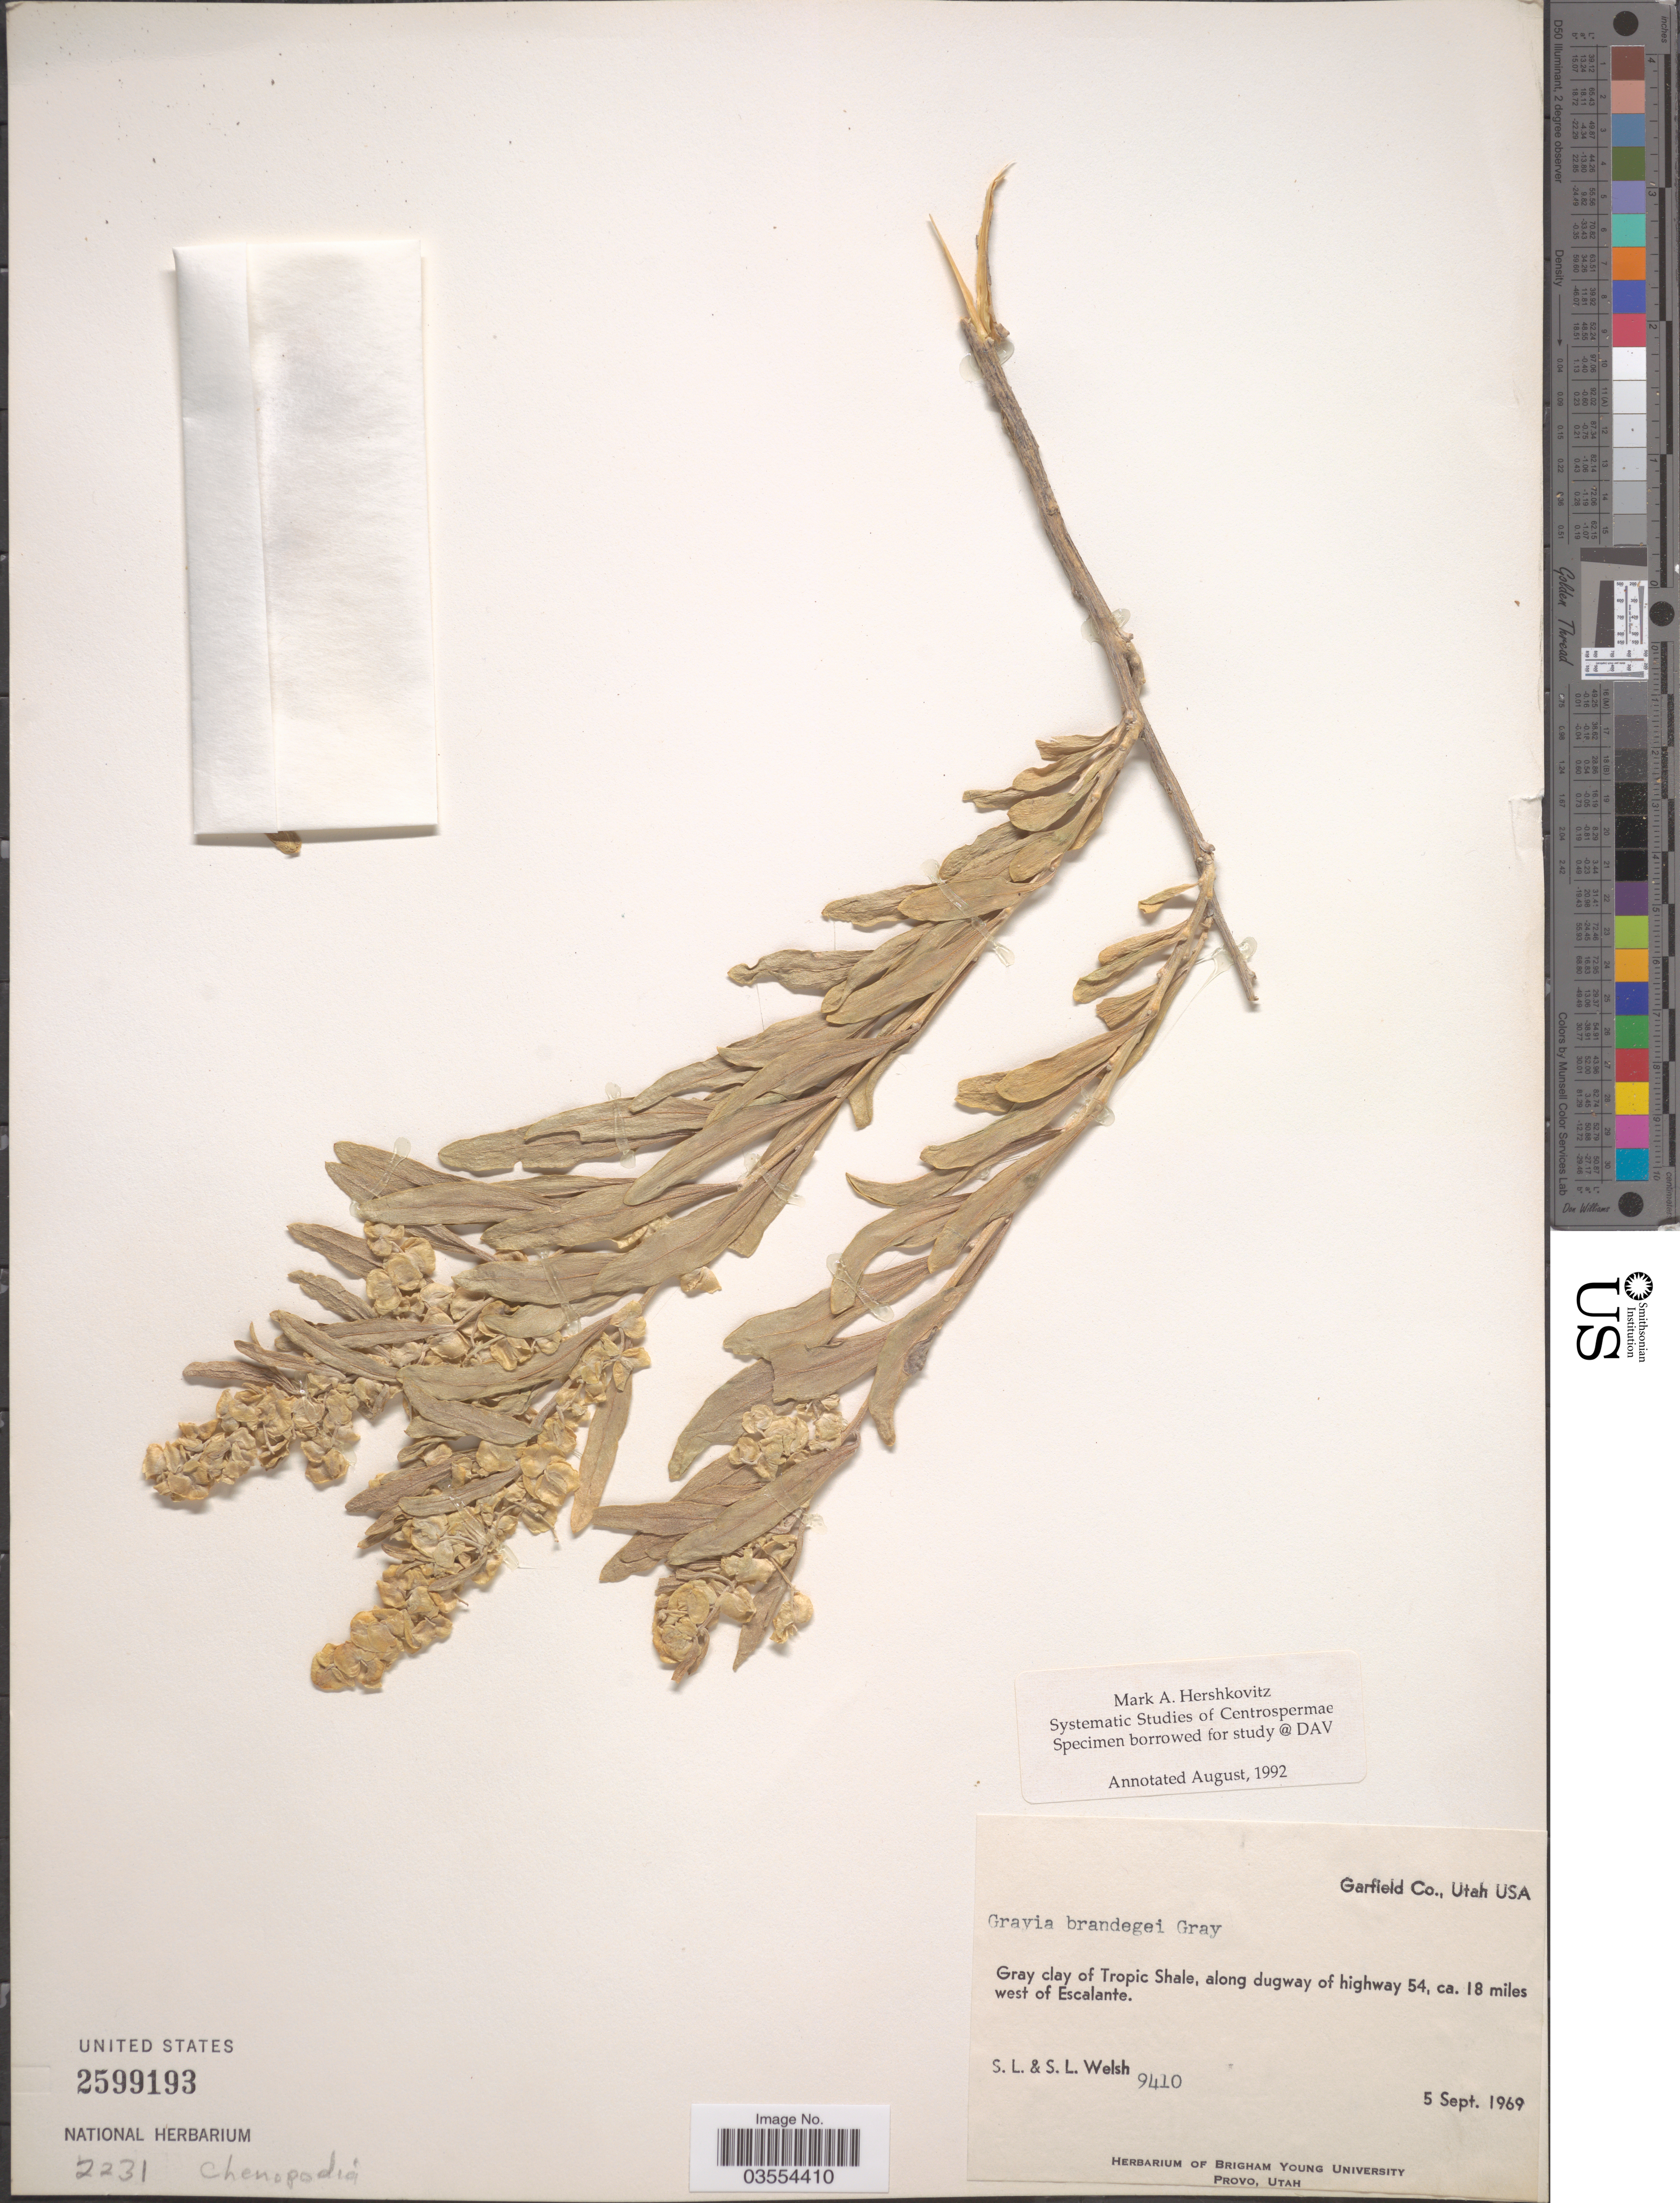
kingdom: Plantae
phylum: Tracheophyta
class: Magnoliopsida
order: Caryophyllales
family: Amaranthaceae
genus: Grayia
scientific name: Grayia brandegeei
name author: A. Gray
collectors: S. Welsh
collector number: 9410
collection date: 1969-09-05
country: United States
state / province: Utah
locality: Garfield Co. Gray clay of Tropic Shale, along dugway of highway 54, ca. 18 miles west of Escalante.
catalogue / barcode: US 2599193